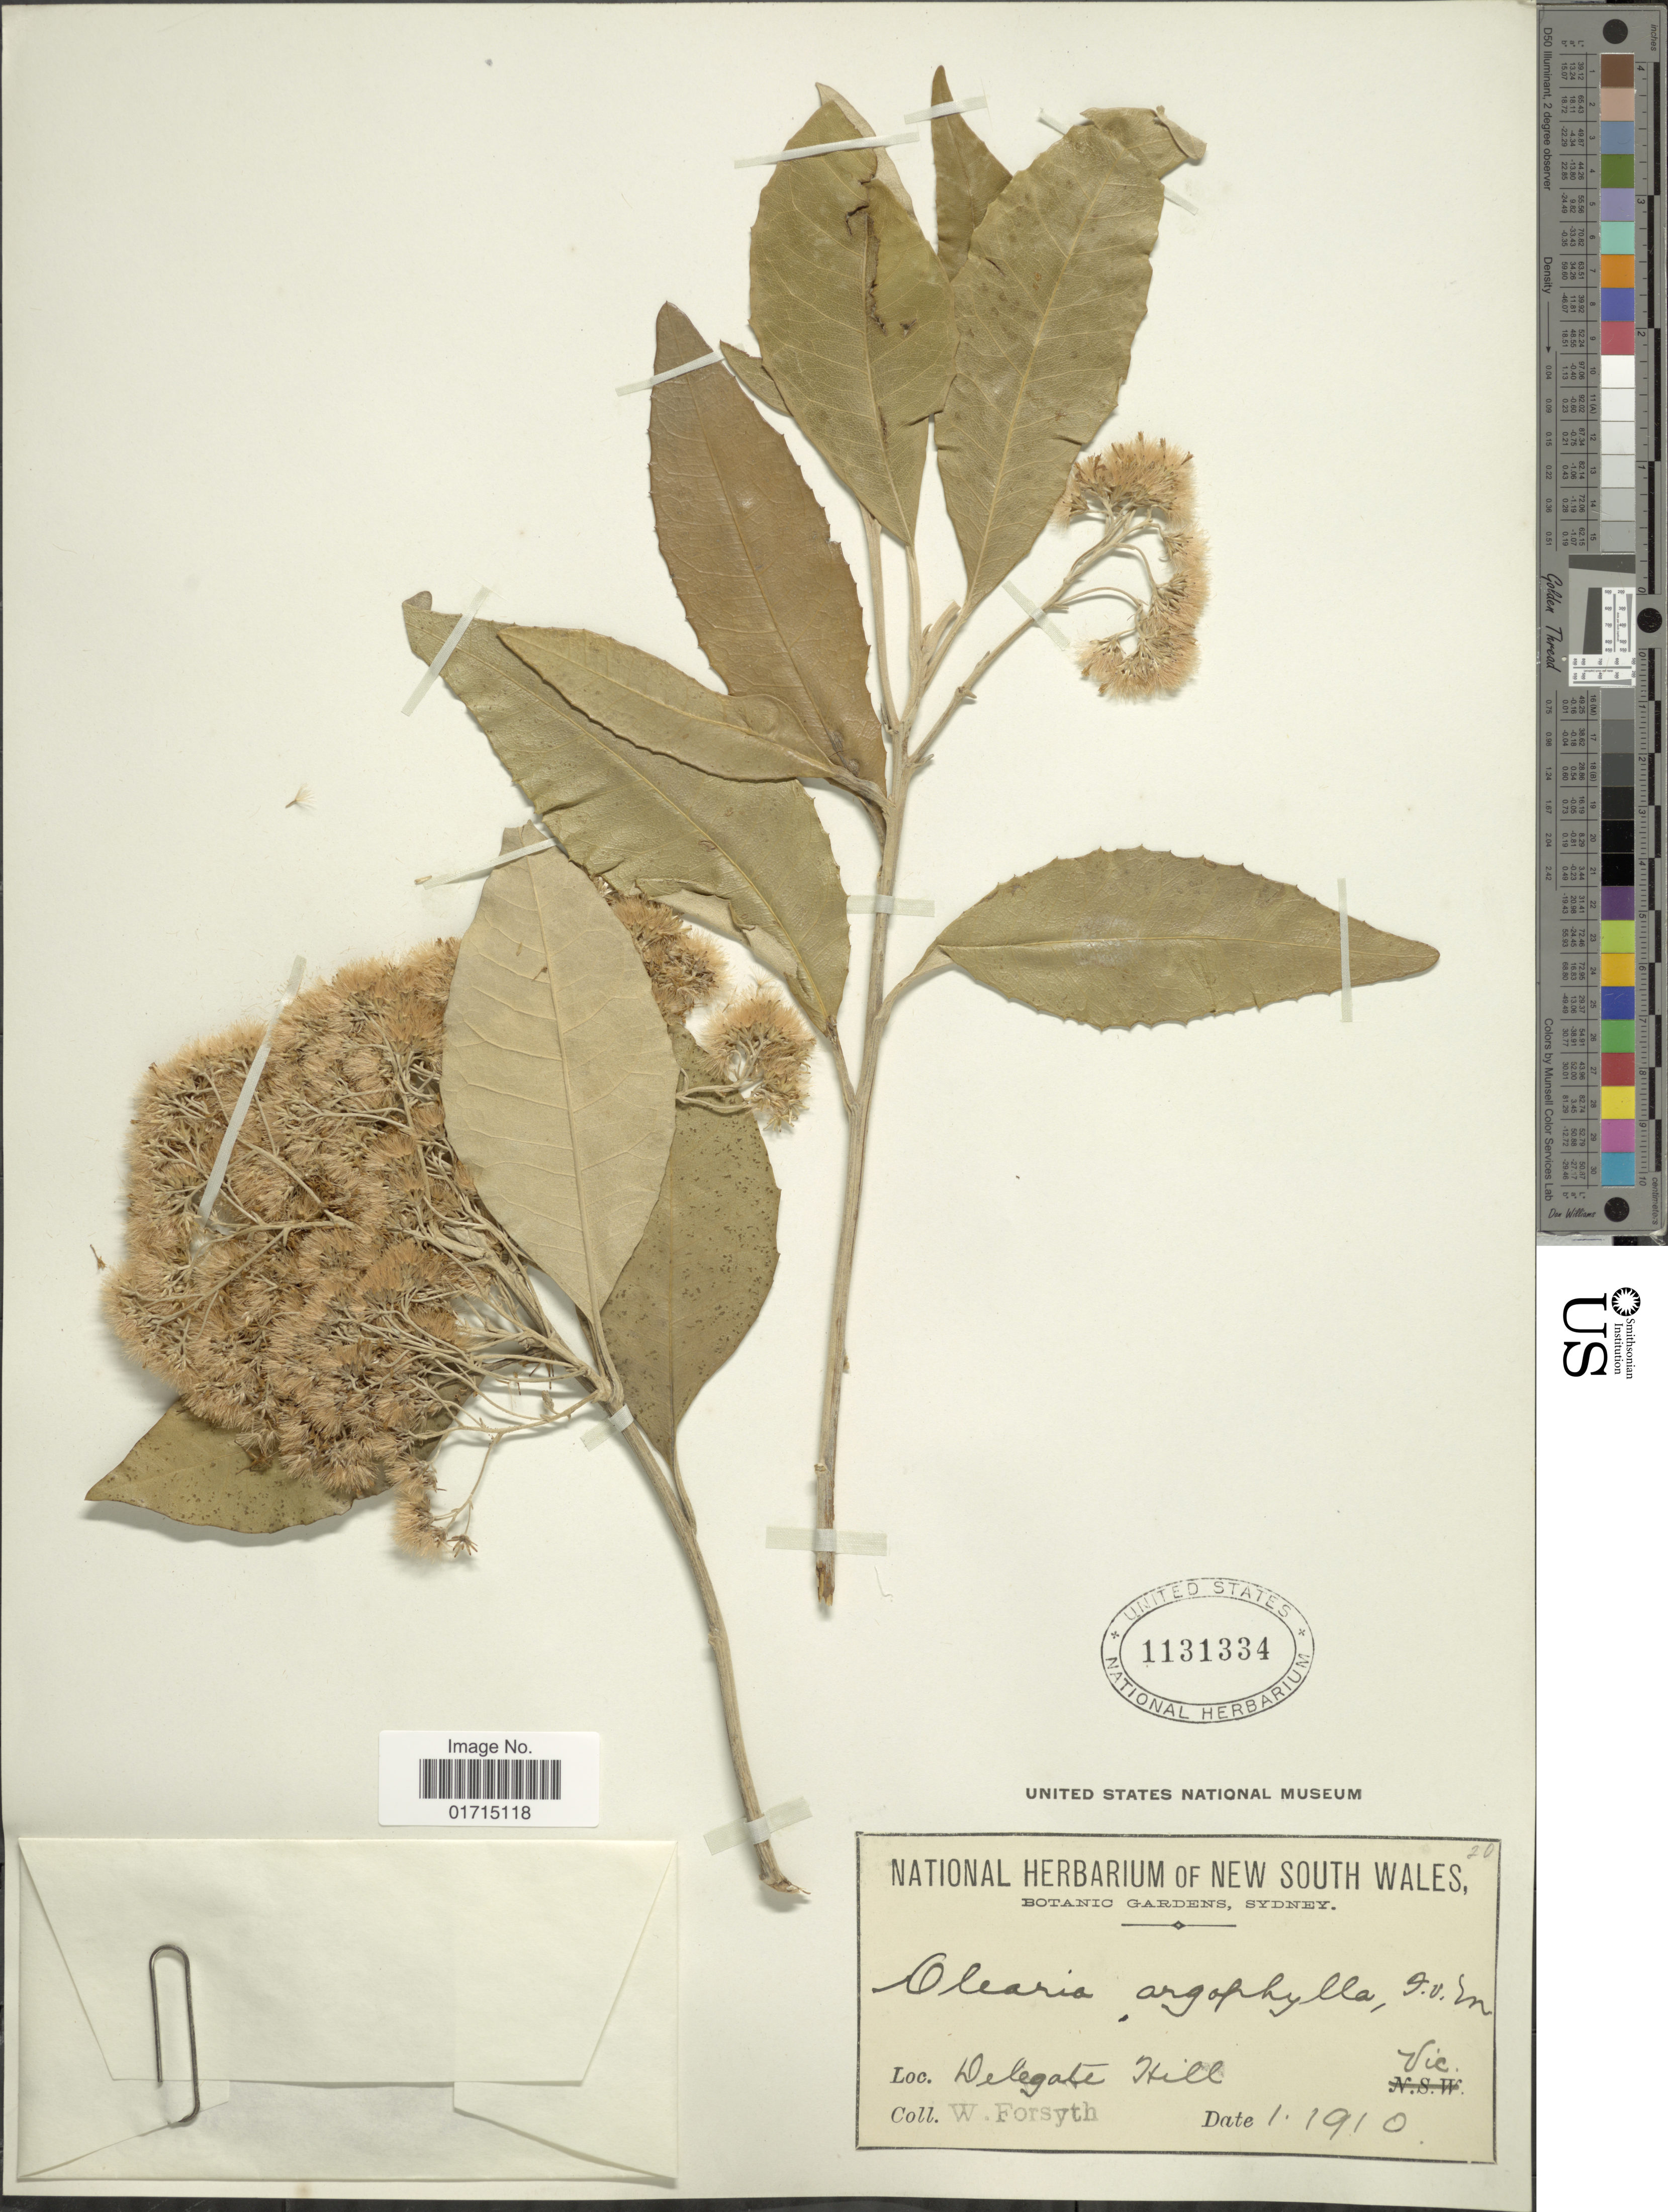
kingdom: Plantae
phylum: Tracheophyta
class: Magnoliopsida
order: Asterales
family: Asteraceae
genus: Olearia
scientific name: Olearia argophylla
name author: (Labill.) F. Muell. ex Benth.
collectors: W. Forsyth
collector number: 20?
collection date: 1910-01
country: Australia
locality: Delegate Hill. Vic.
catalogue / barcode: US 1131334